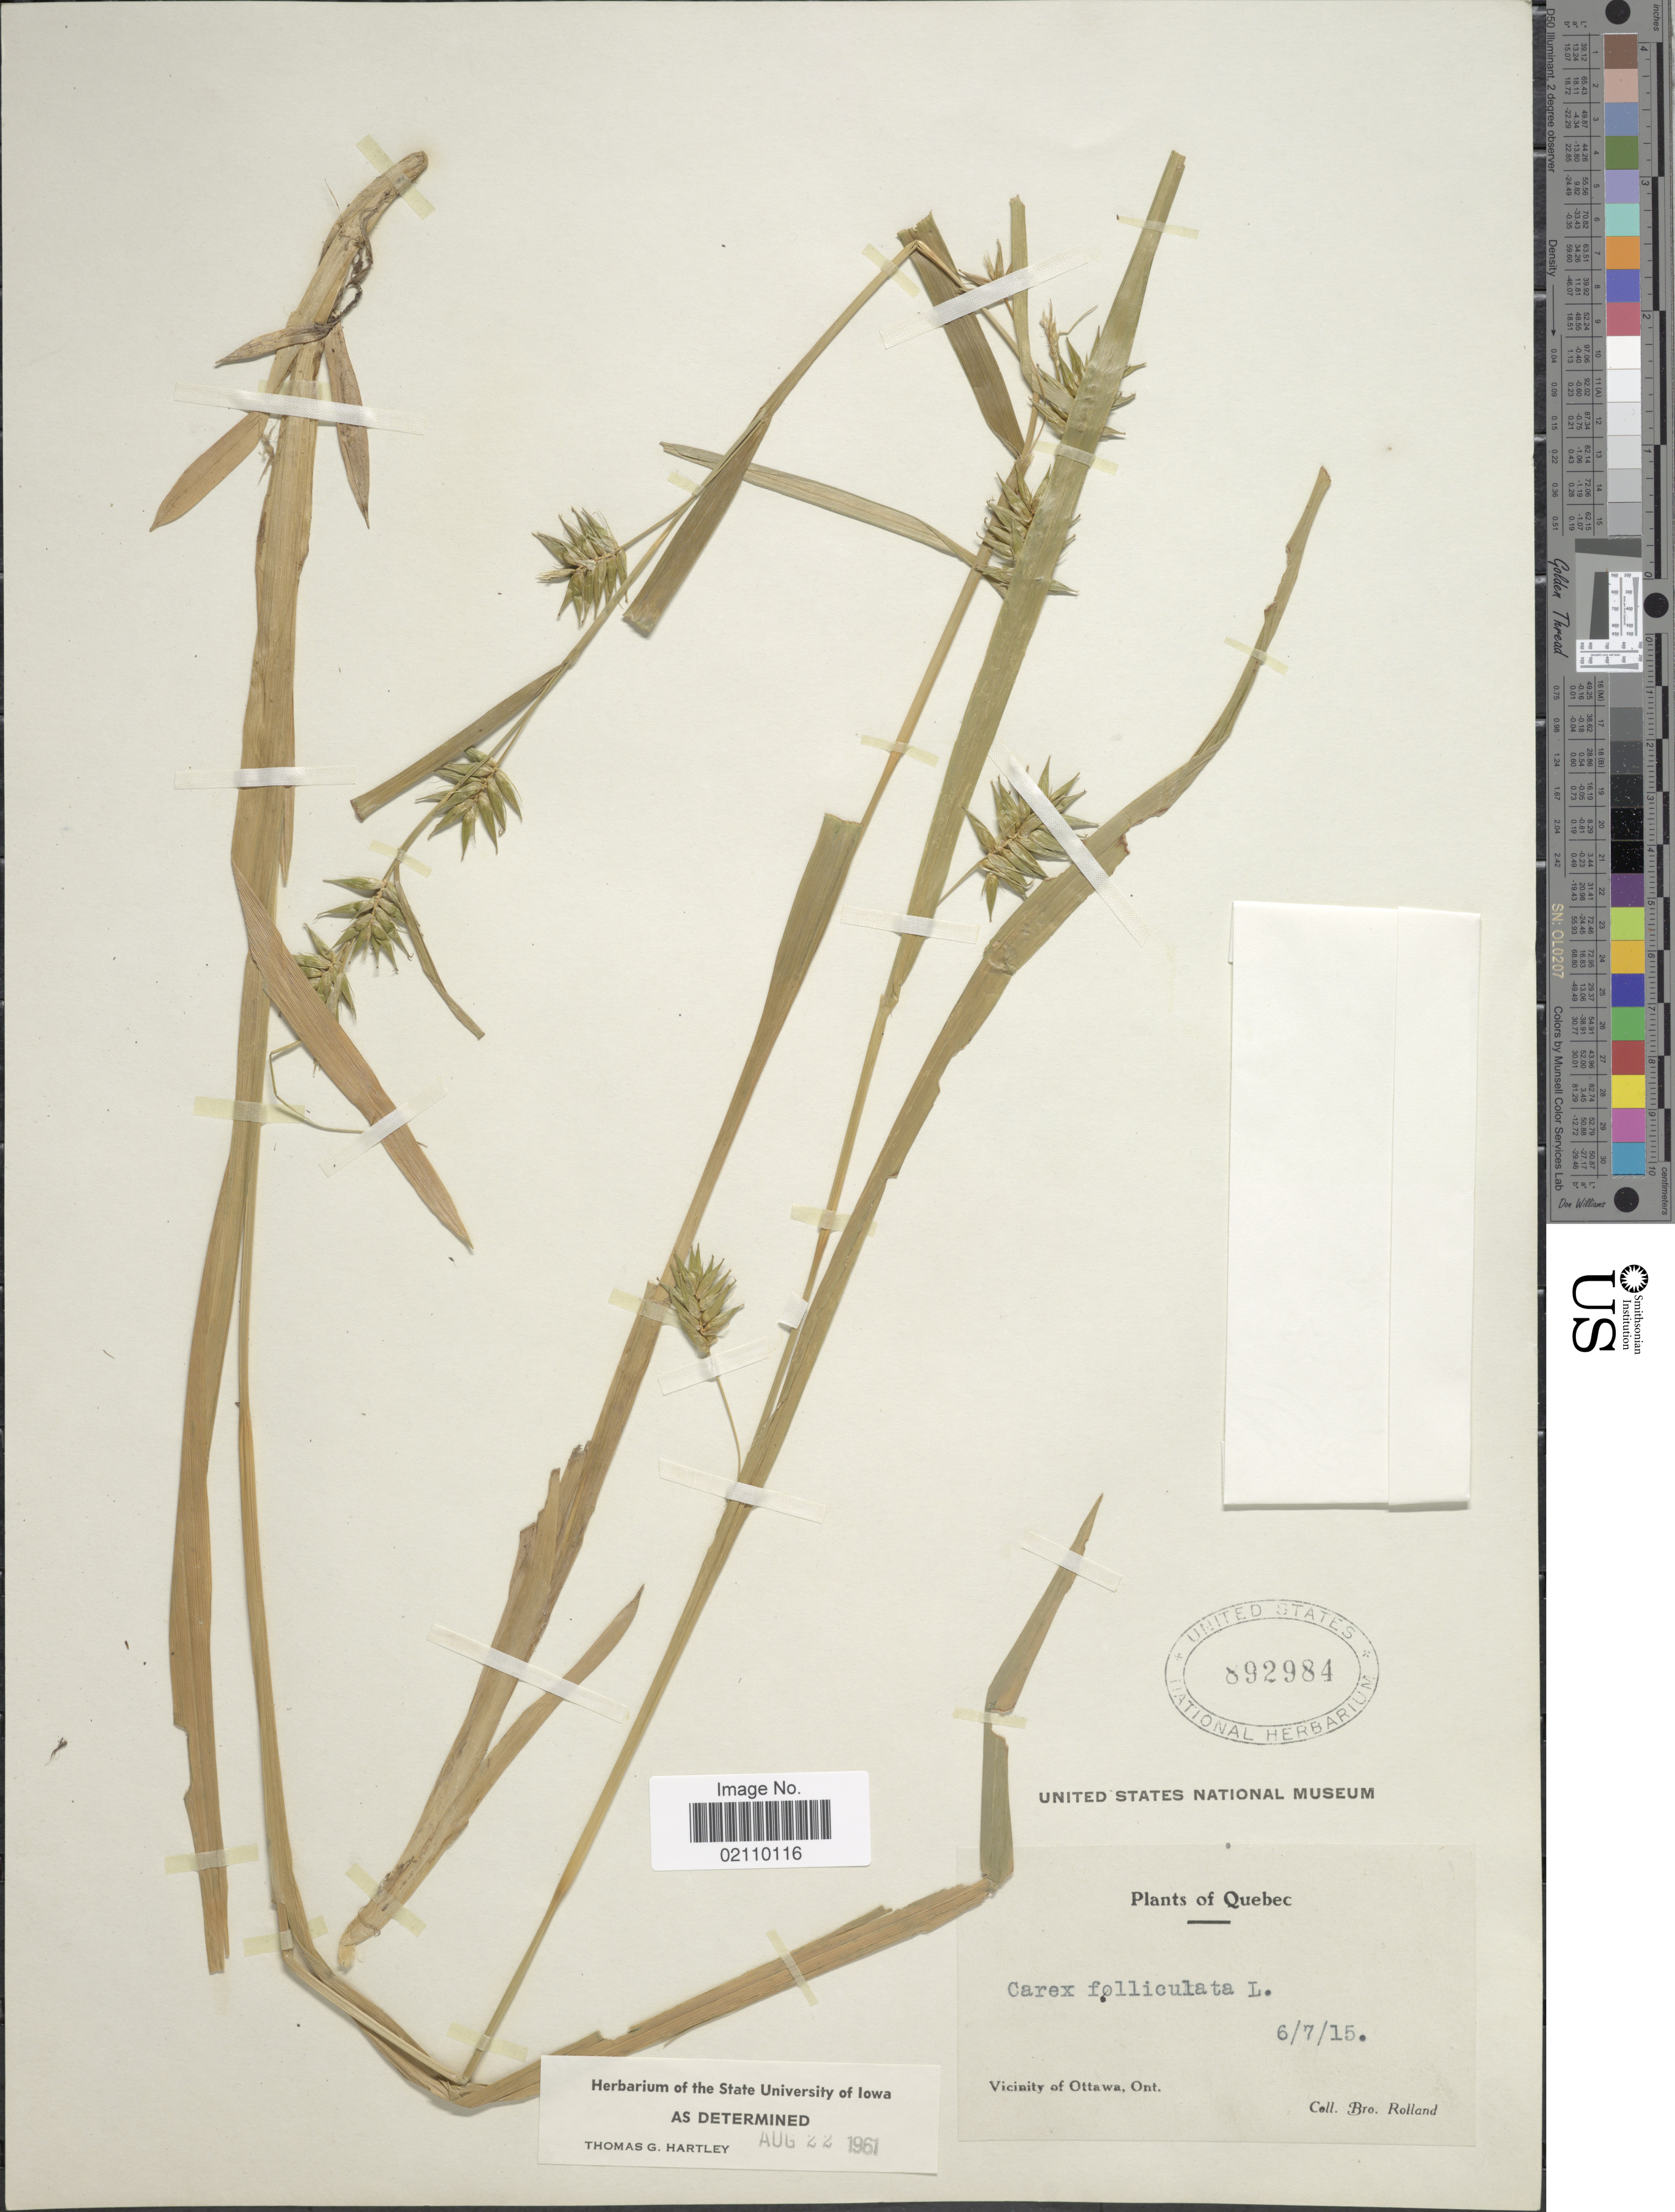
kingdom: Plantae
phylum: Tracheophyta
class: Liliopsida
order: Poales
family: Cyperaceae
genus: Carex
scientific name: Carex folliculata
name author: L.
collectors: B. Rolland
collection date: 1915-07-06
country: Canada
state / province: Ontario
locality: Quebec, Vicinity of Ottawa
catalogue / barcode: US 892984